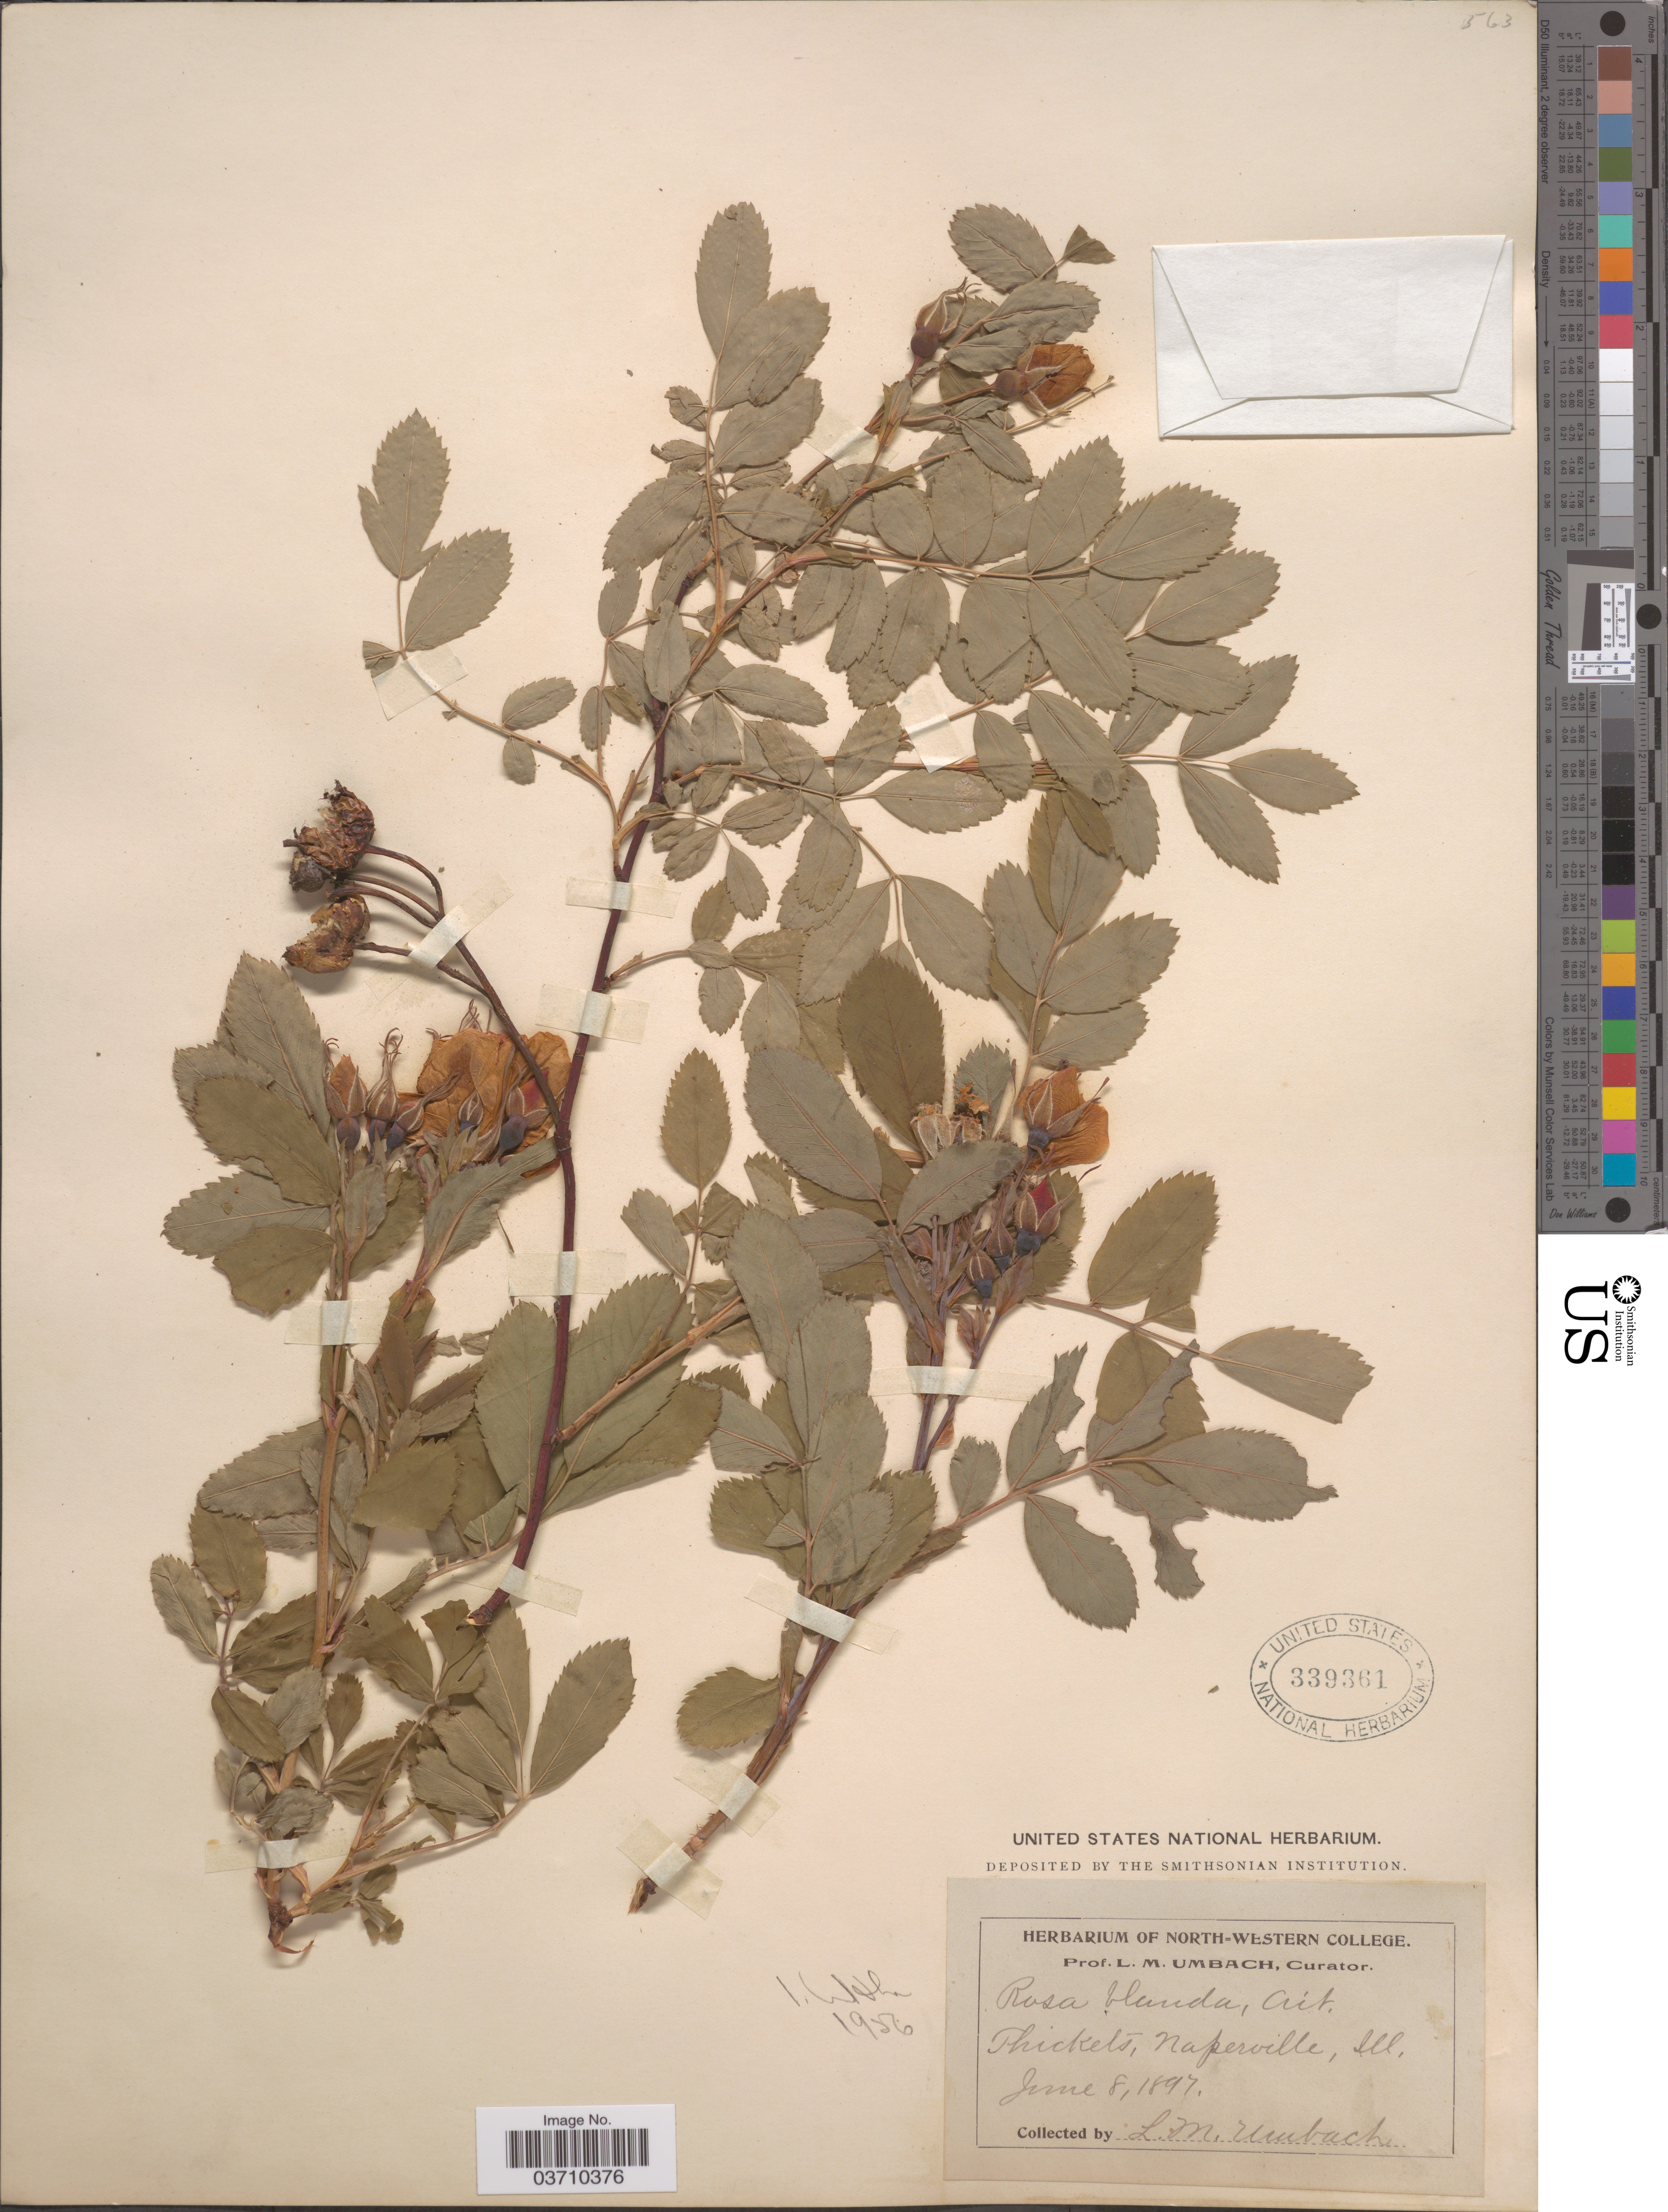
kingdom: Plantae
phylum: Tracheophyta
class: Magnoliopsida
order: Rosales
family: Rosaceae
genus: Rosa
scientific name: Rosa blanda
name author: Aiton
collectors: L. M. Umbach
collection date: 1897-06-08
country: United States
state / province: Illinois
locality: Naperville.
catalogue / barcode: US 339361